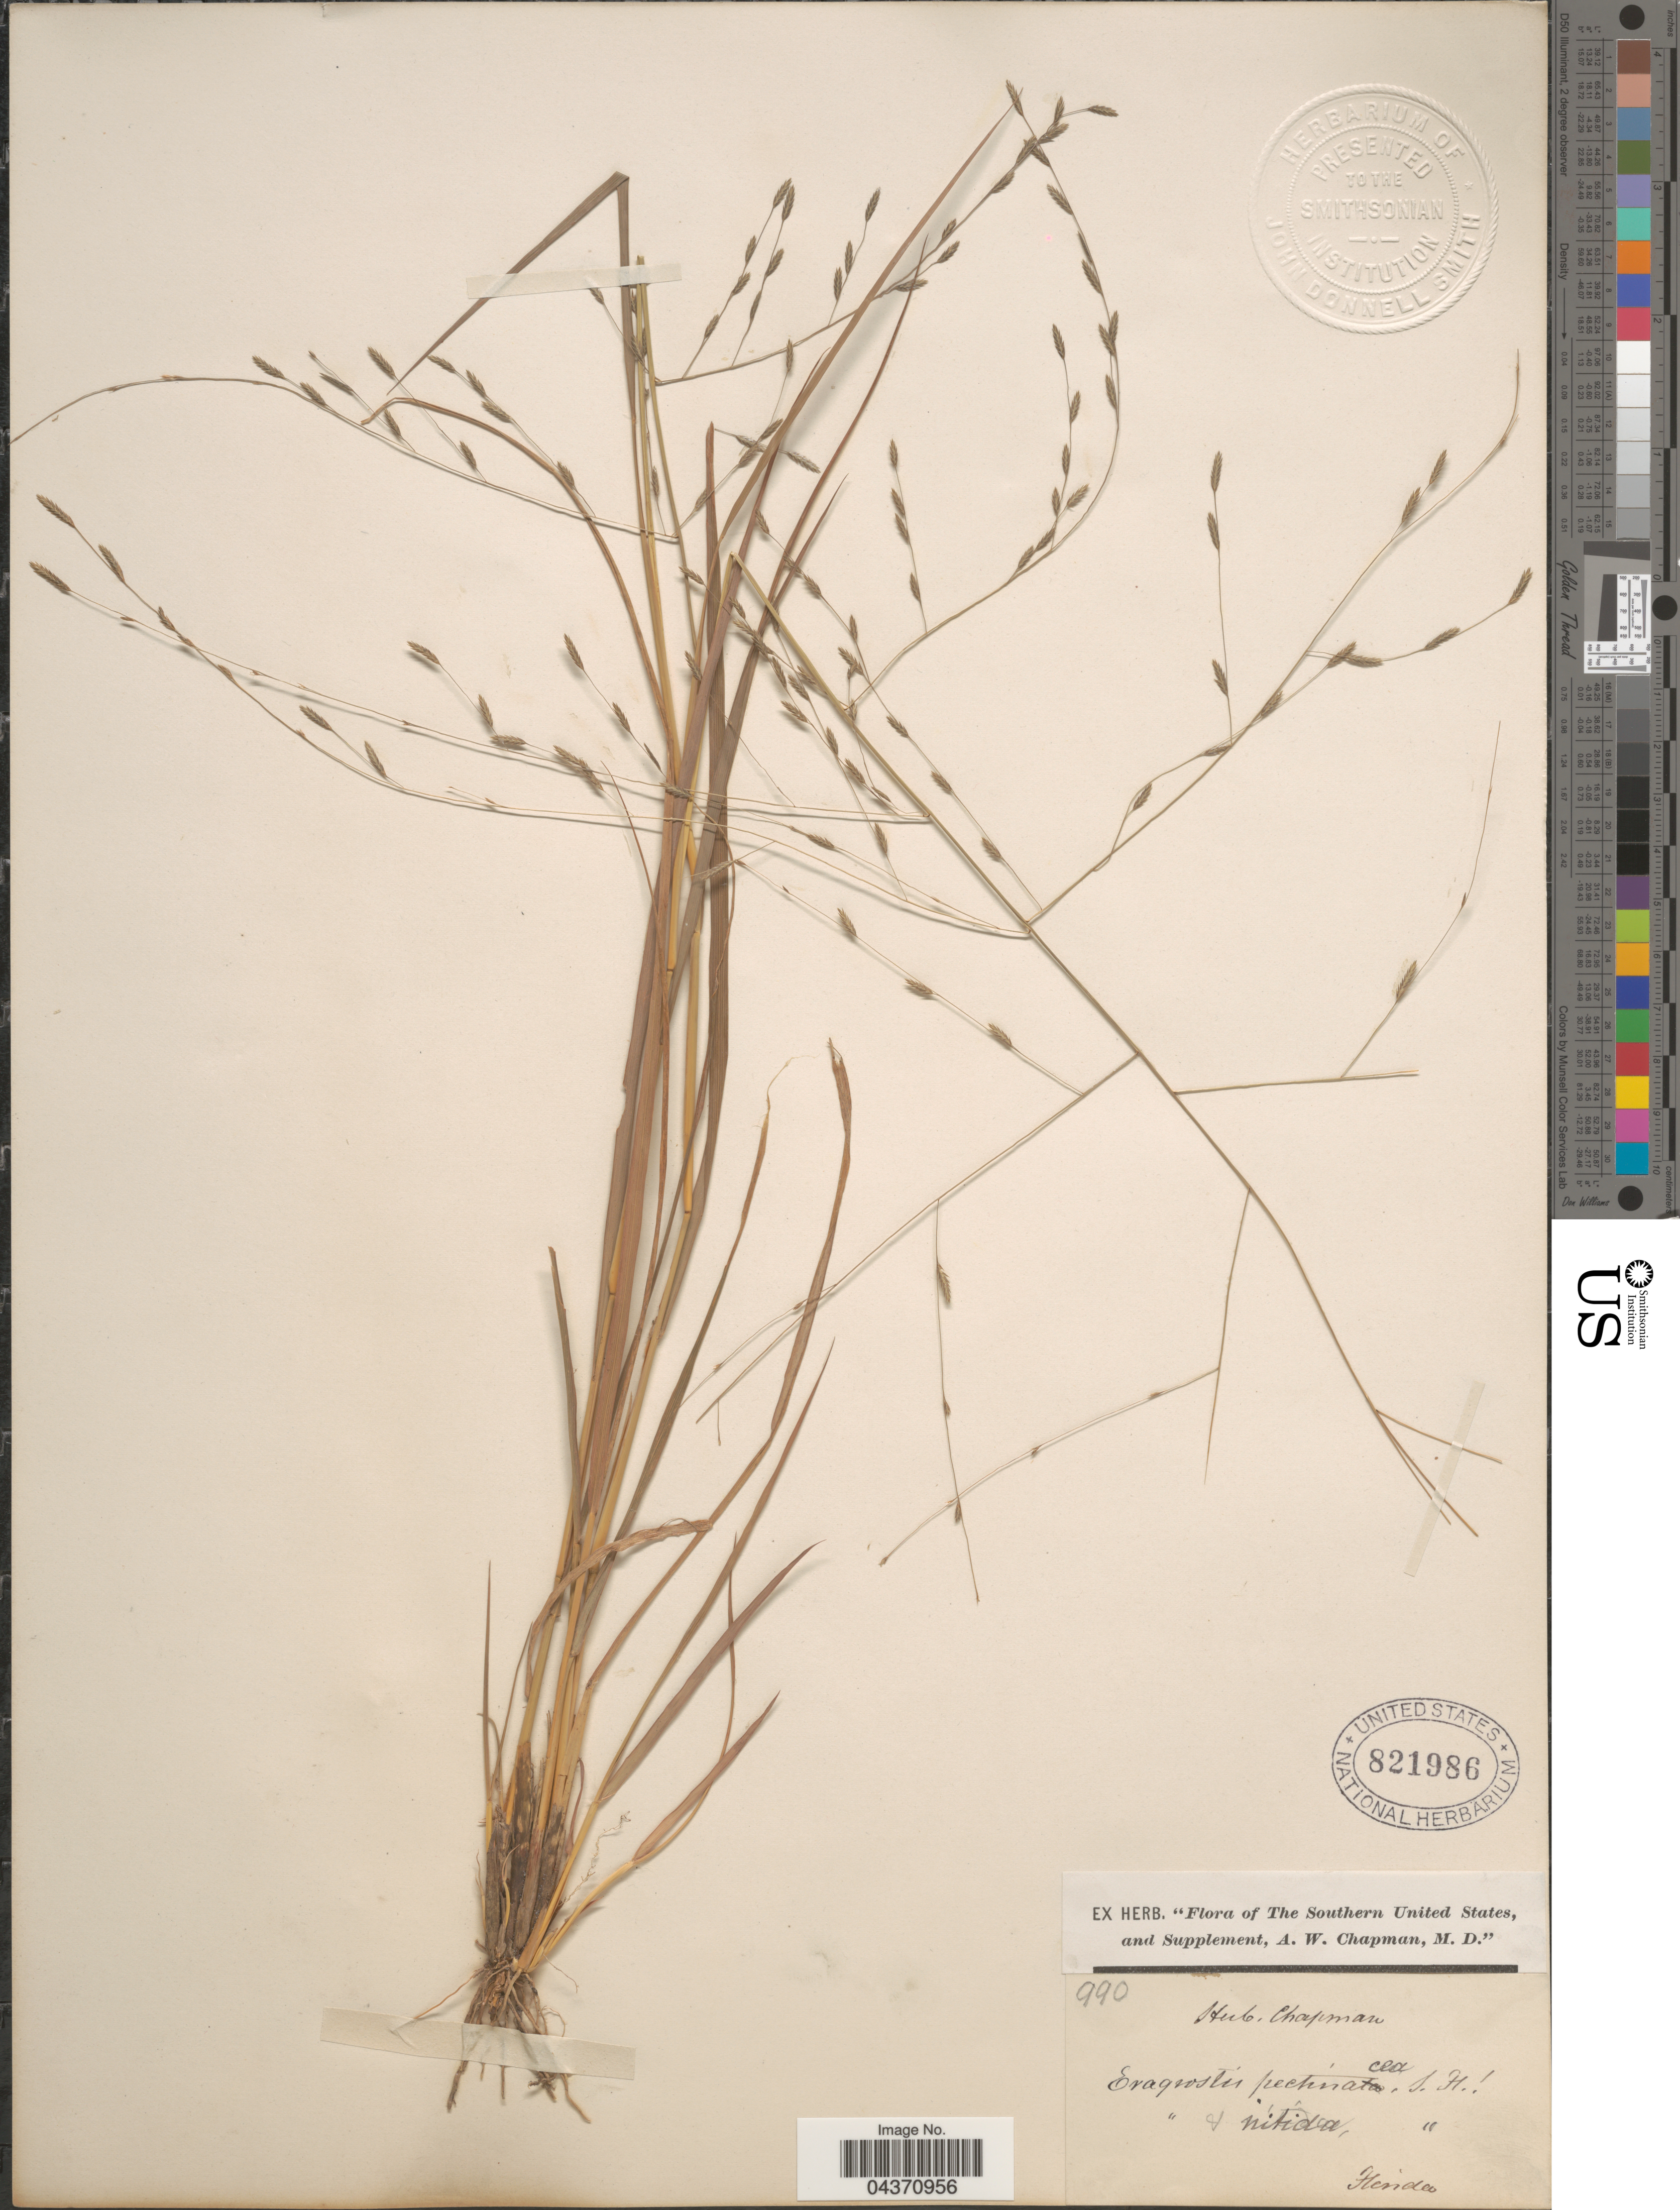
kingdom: Plantae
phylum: Tracheophyta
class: Liliopsida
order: Poales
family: Poaceae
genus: Eragrostis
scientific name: Eragrostis refracta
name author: (Muhl.) Scribn.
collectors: ex herb. A.W. Chapman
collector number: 990?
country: United States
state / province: Florida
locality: The Southern United States.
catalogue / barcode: US 821986